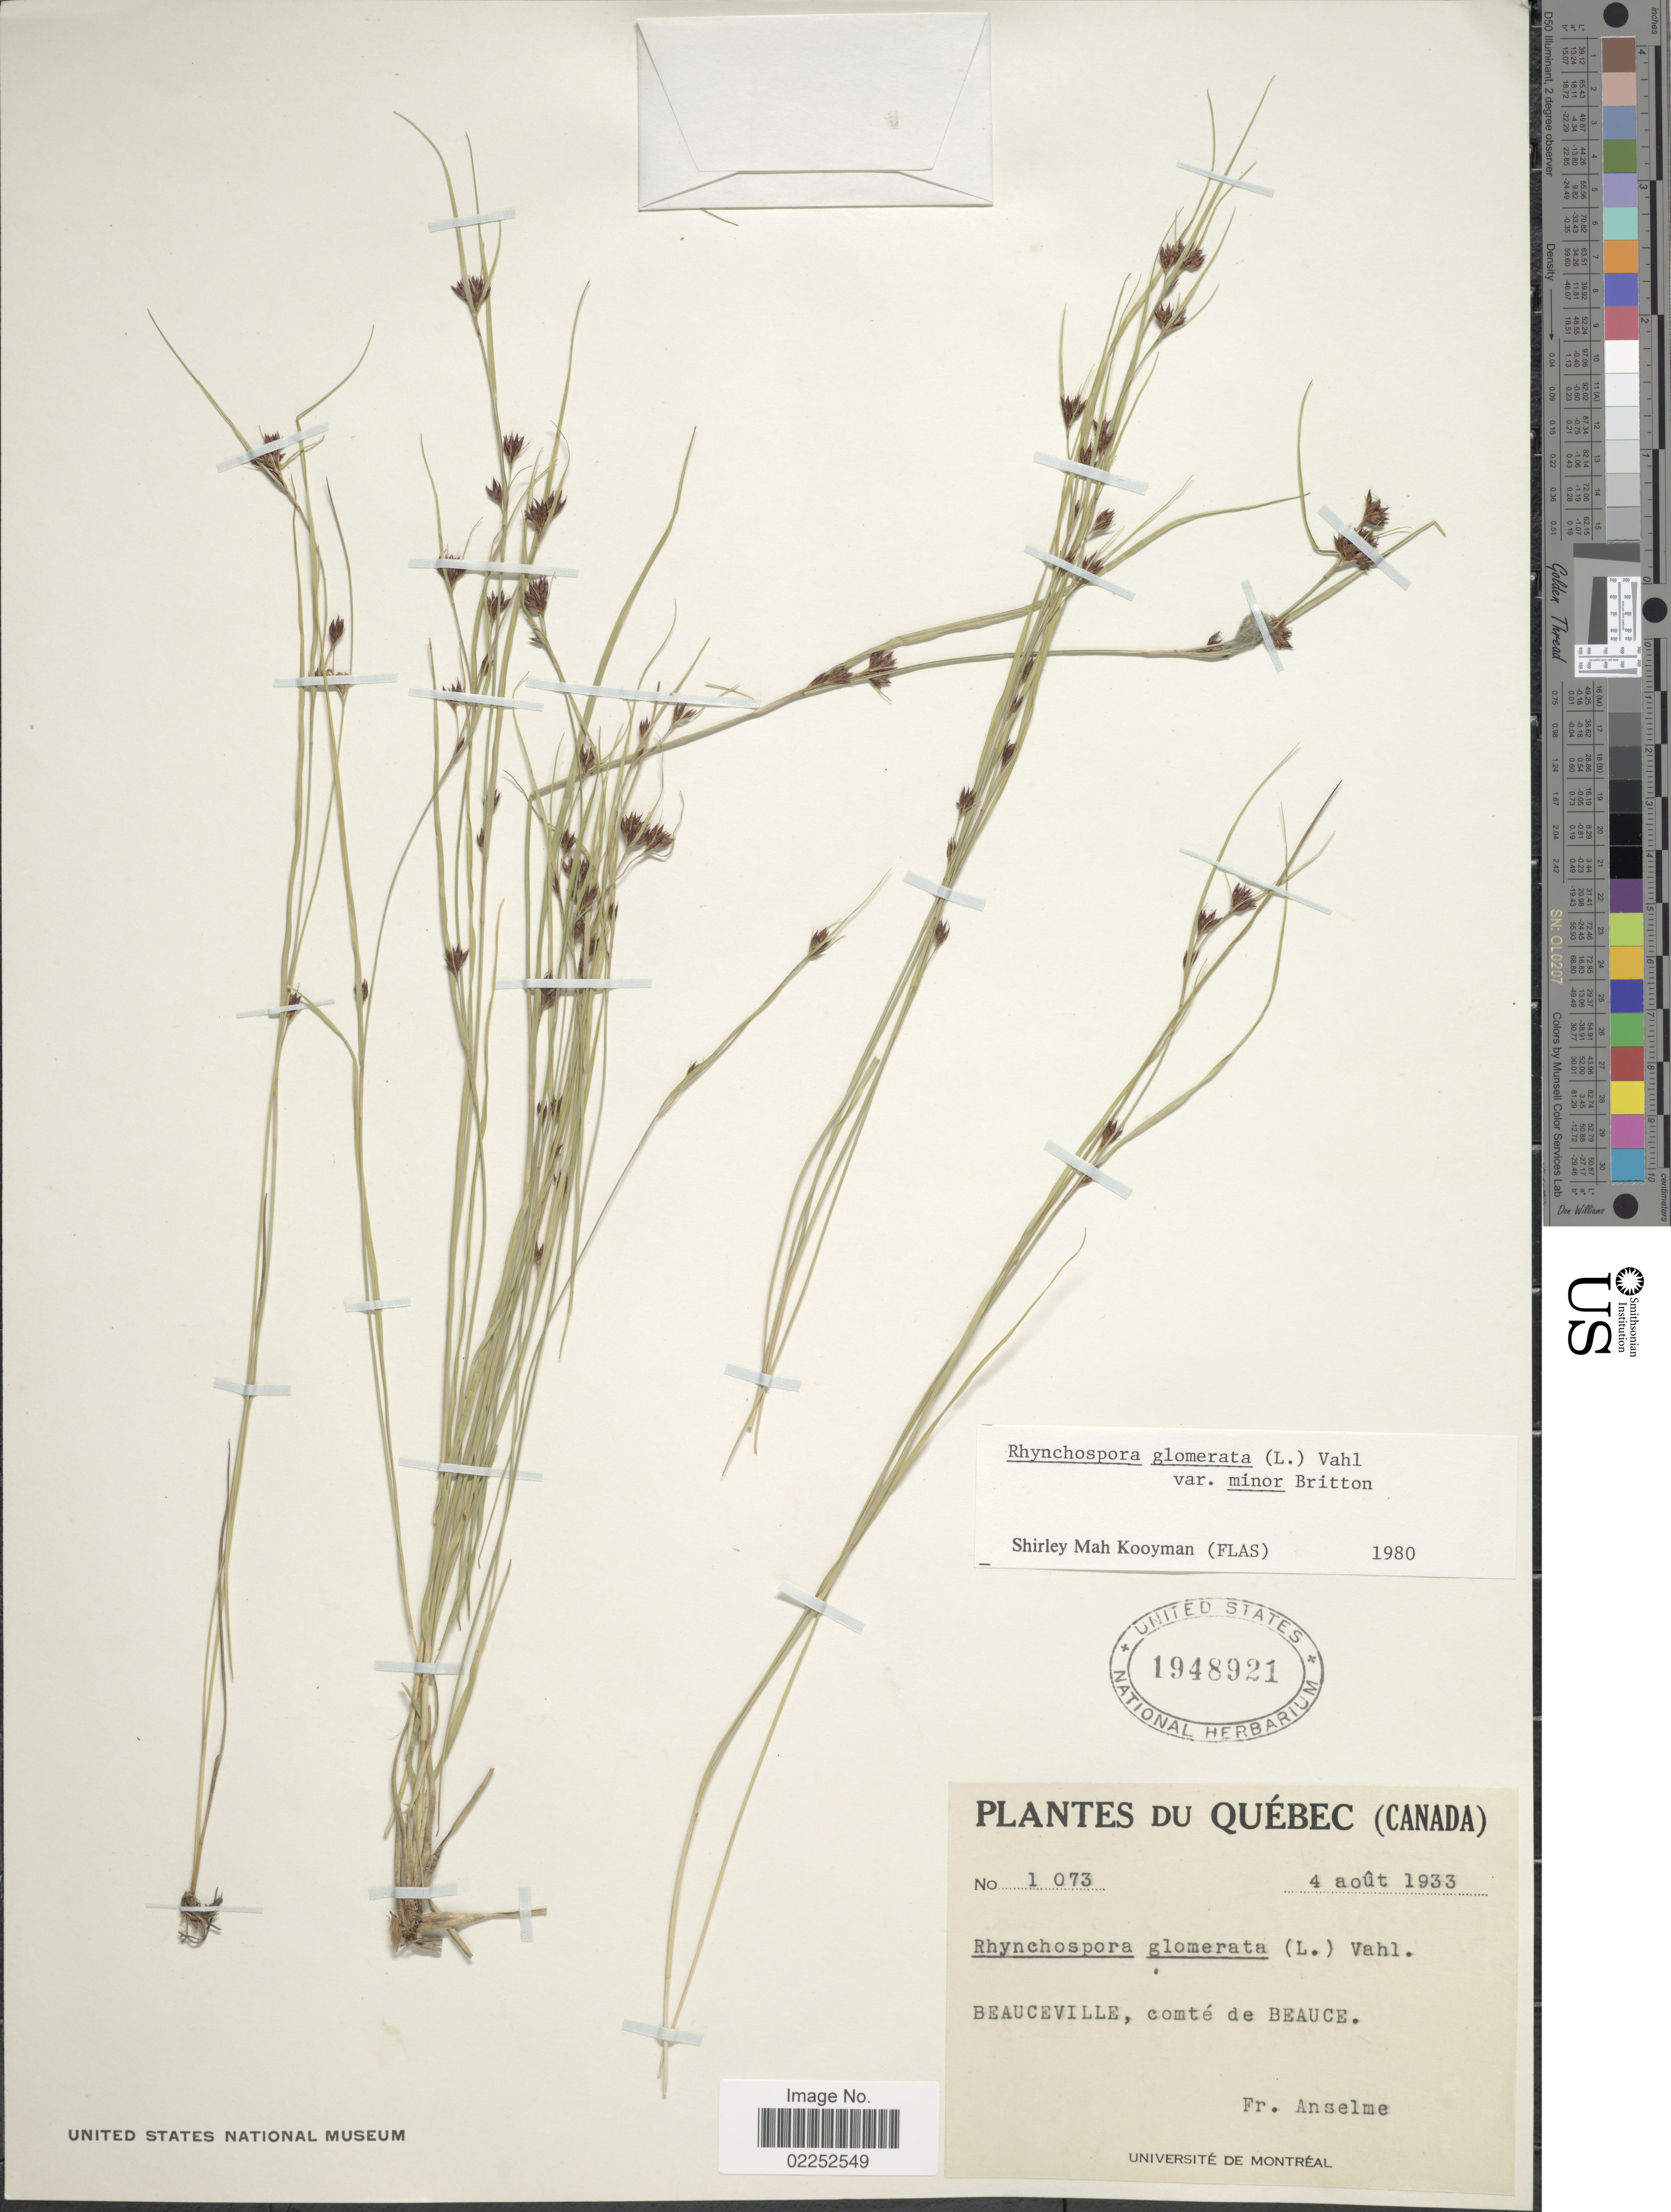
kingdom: Plantae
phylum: Tracheophyta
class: Liliopsida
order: Poales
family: Cyperaceae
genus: Rhynchospora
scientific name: Rhynchospora capitellata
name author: (Michx.) Vahl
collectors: Anselme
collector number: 1073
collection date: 1933-08-04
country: Canada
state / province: Quebec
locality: Beauceville, comté de Beauce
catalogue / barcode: US 1948921